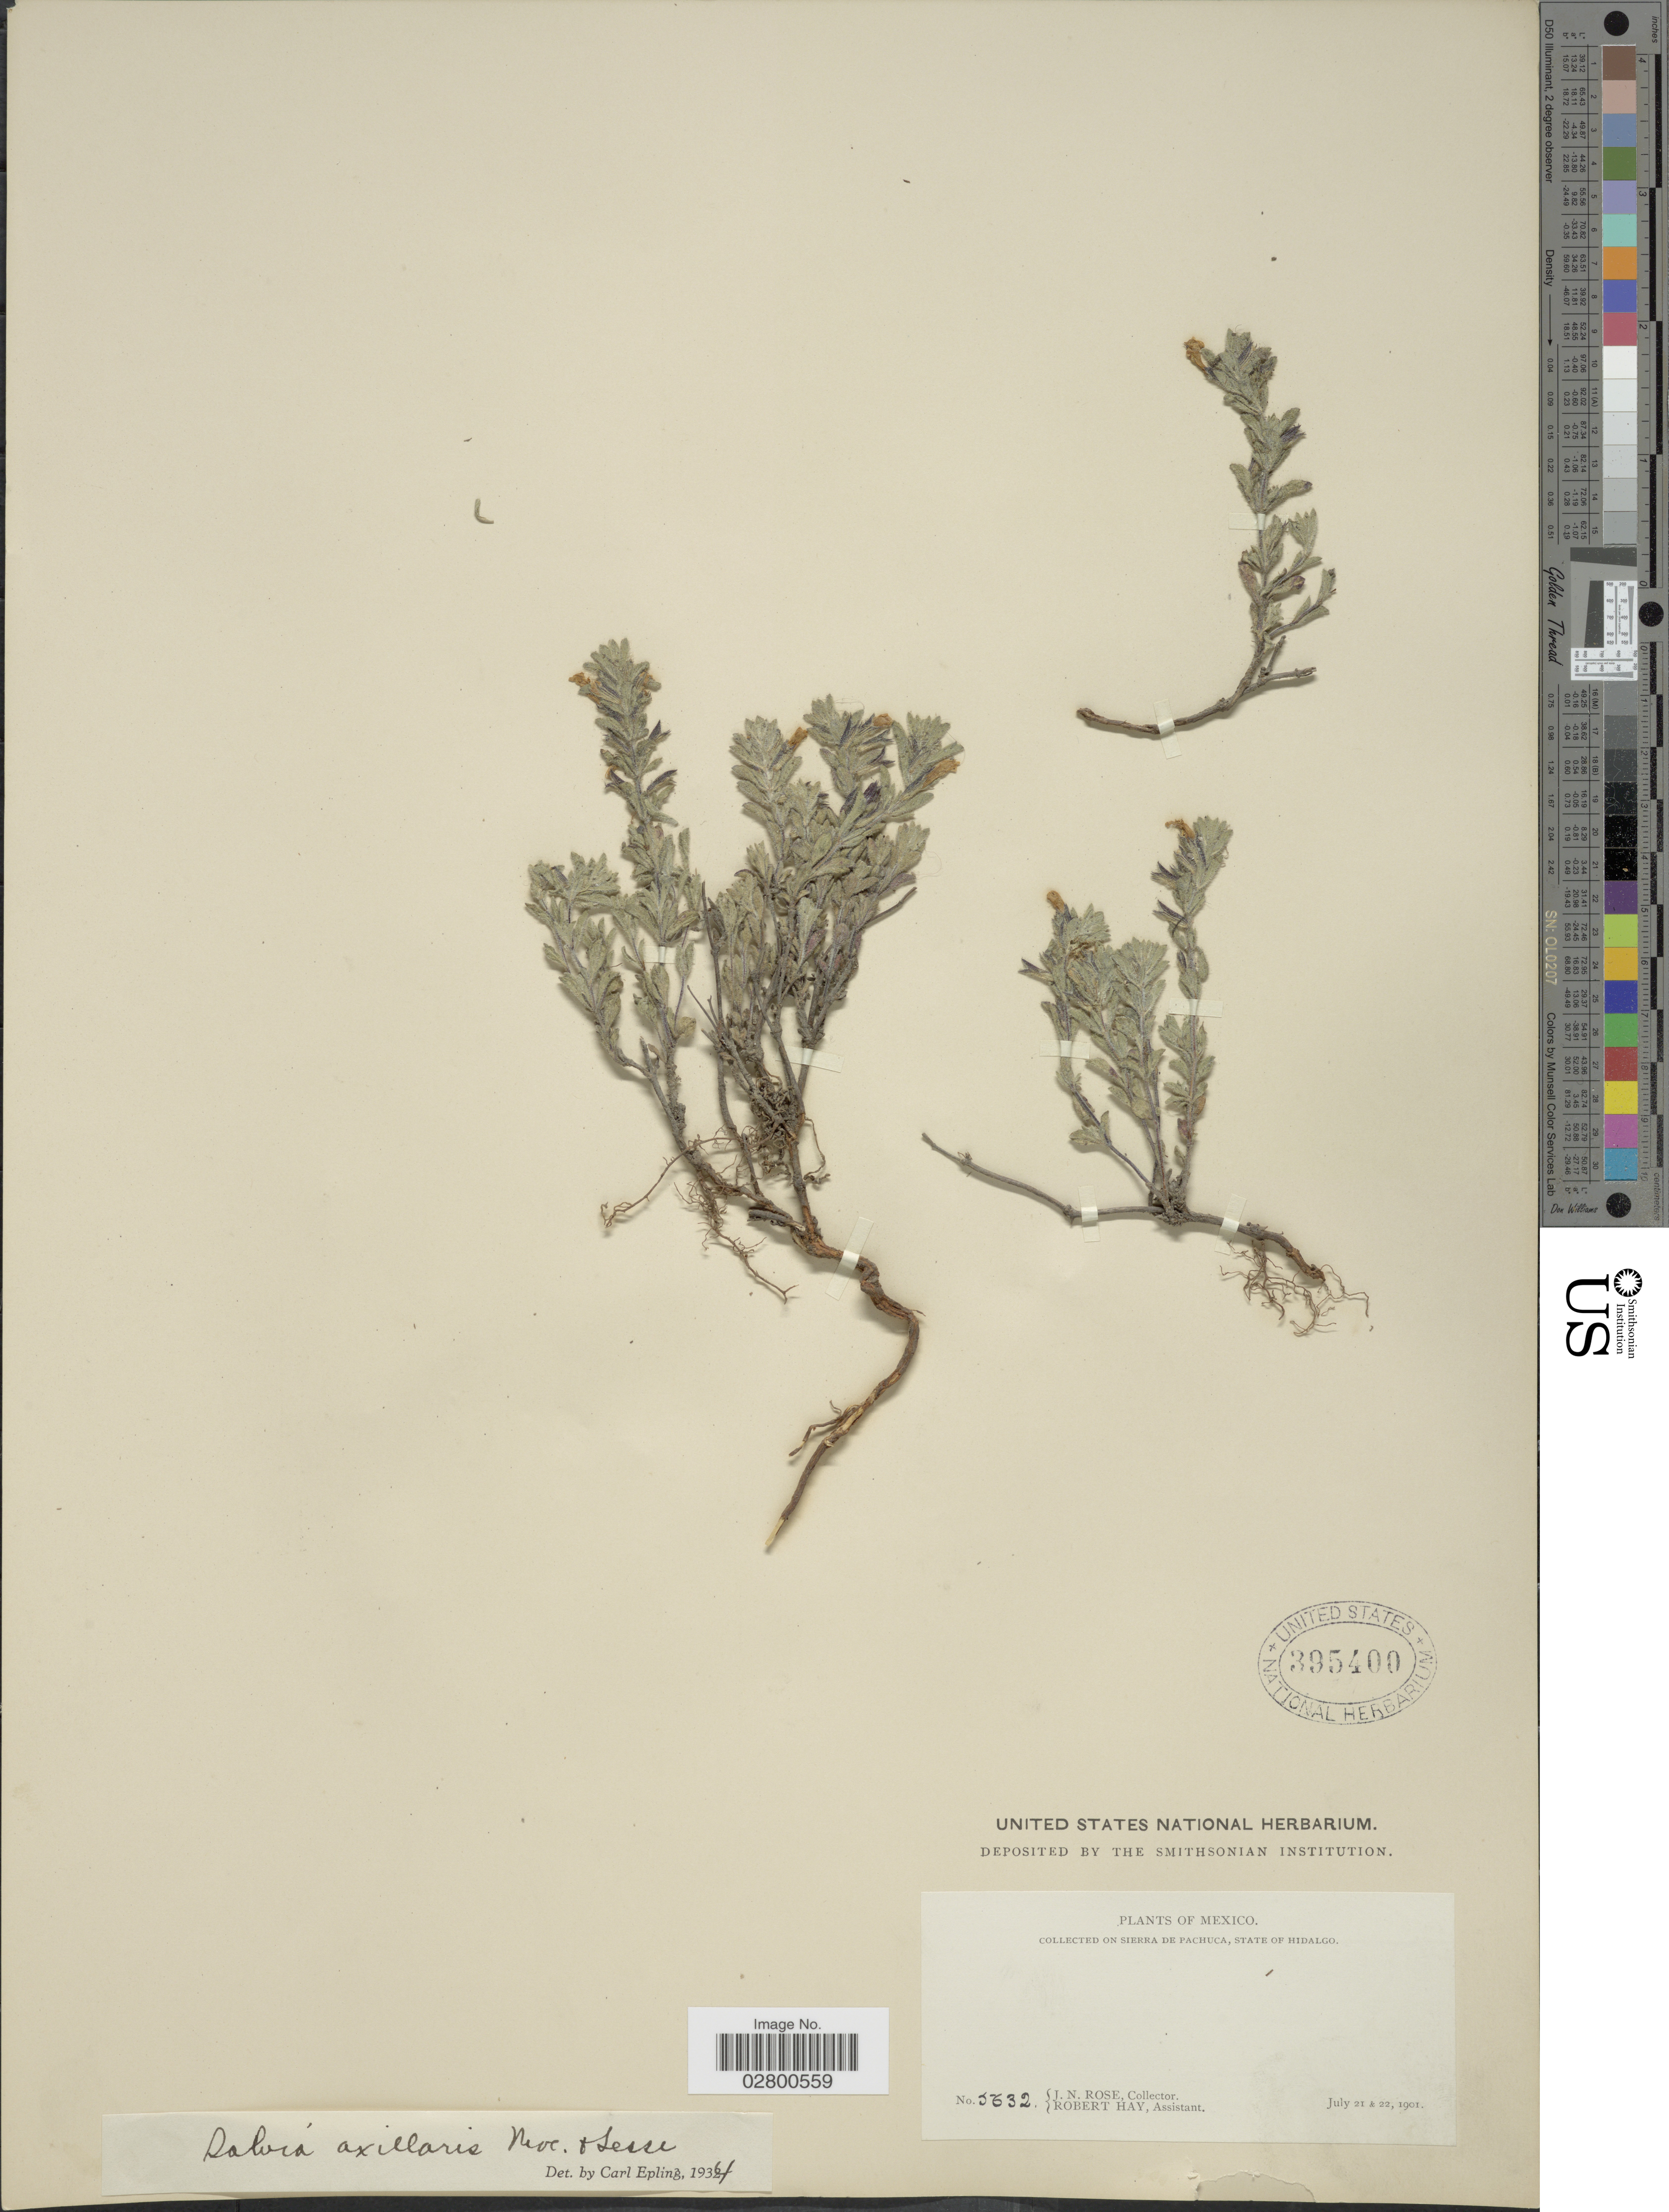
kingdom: Plantae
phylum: Tracheophyta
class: Magnoliopsida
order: Lamiales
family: Lamiaceae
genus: Salvia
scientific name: Salvia axillaris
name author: Moc. & Sessé ex Benth.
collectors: J. N. Rose & R. Hay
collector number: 5632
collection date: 1901-07-21/1901-07-22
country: Mexico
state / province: Hidalgo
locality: On Sierra de Pachuca.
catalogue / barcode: US 395400